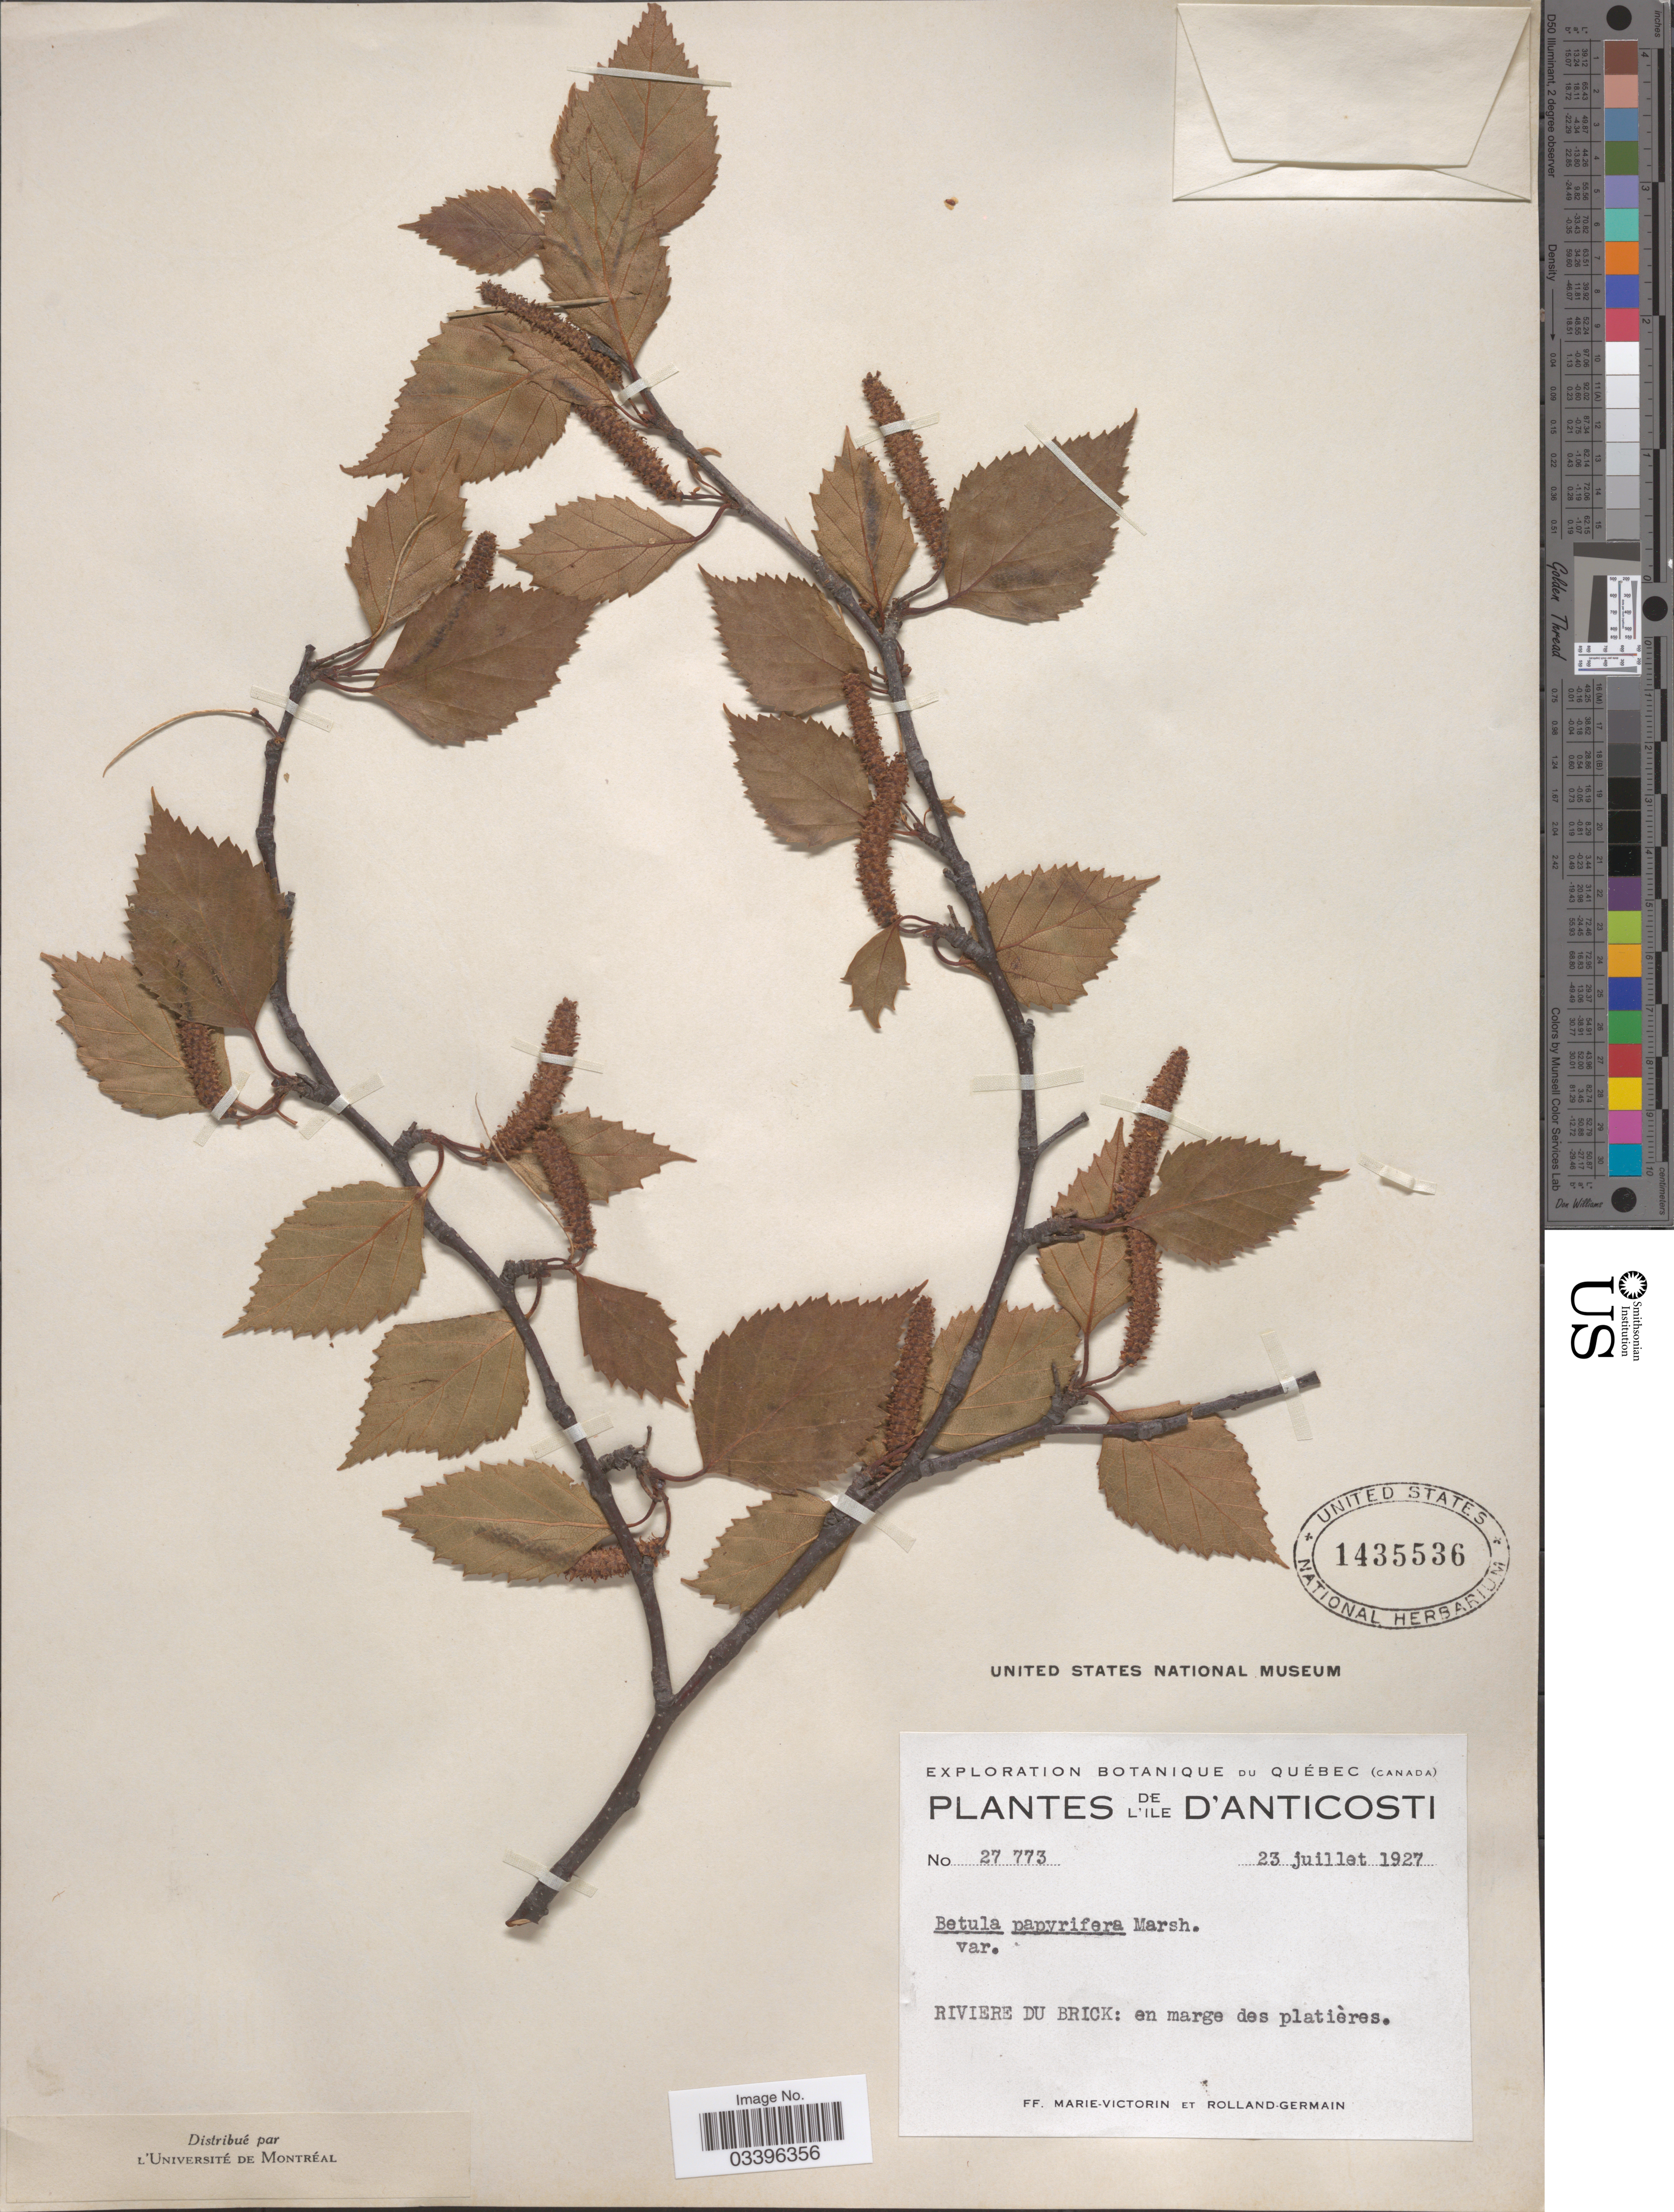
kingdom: Plantae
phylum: Tracheophyta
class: Magnoliopsida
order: Fagales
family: Betulaceae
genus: Betula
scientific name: Betula papyrifera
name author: Marshall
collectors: F. Marie-Victorin & Rolland-Germain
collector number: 27773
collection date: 1927-07-23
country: Canada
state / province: Quebec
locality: Ile d'Anticosti. Riviere du Brick.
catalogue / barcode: US 1435536